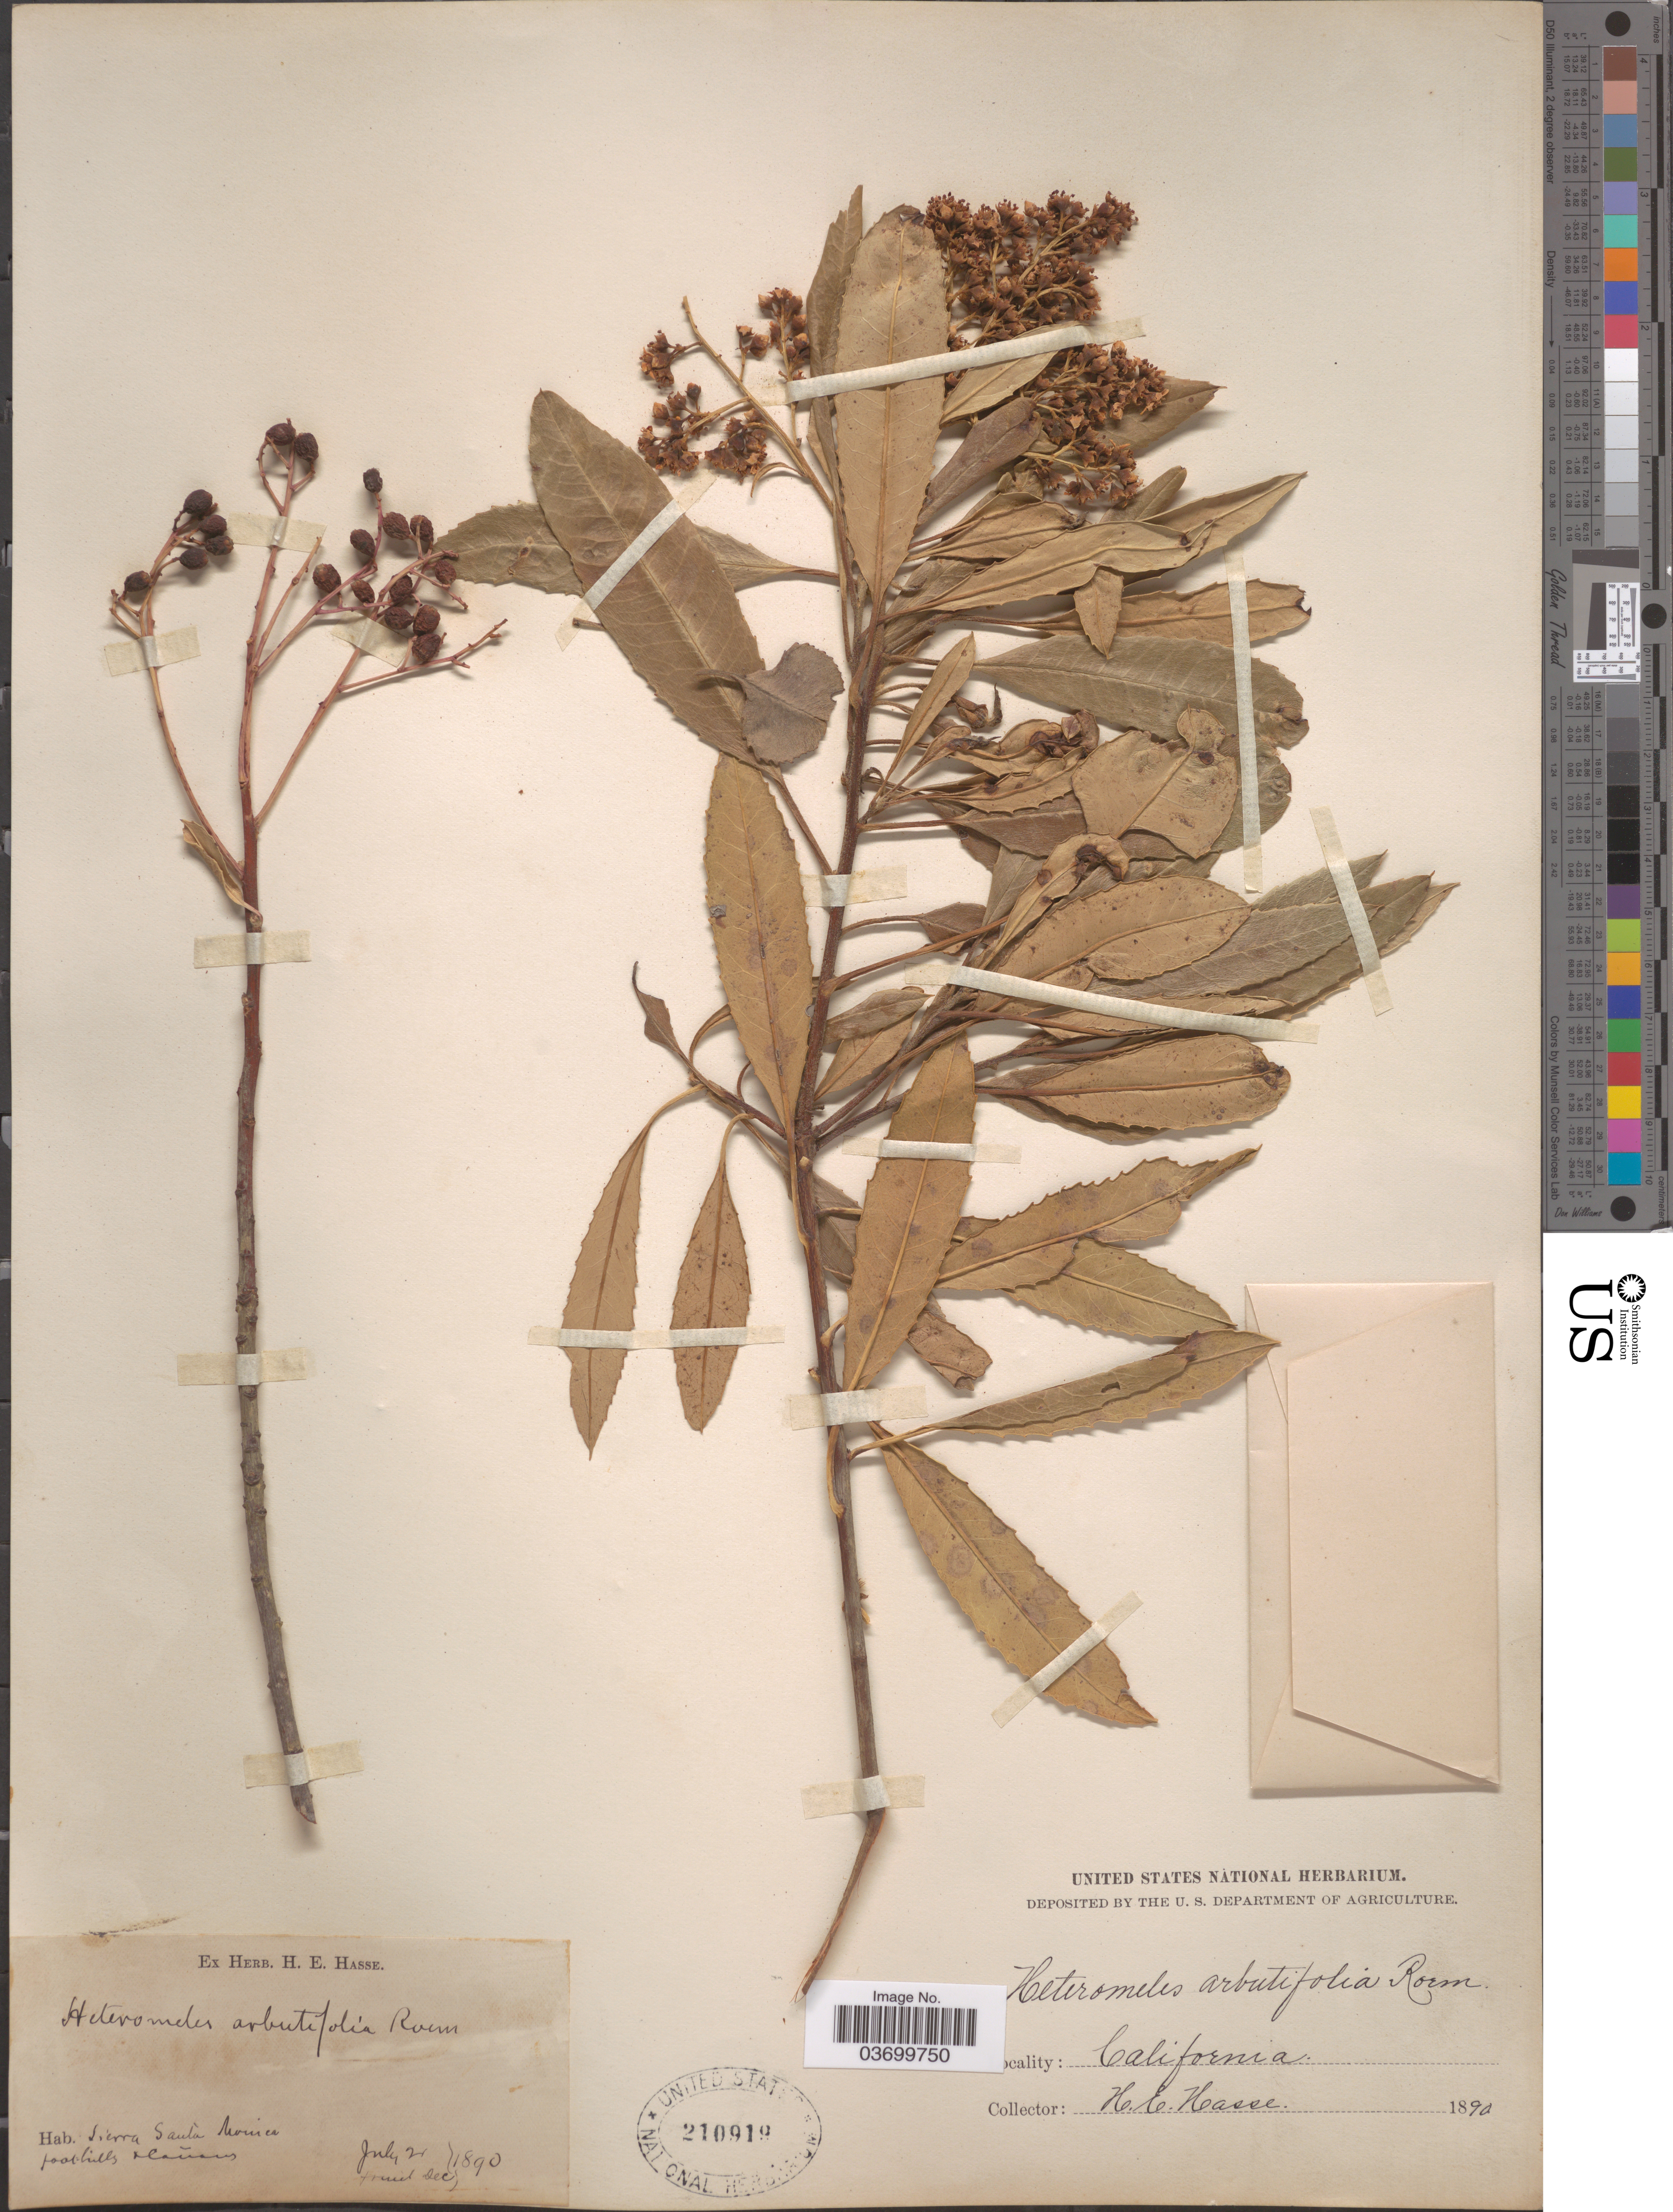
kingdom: Plantae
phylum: Tracheophyta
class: Magnoliopsida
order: Rosales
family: Rosaceae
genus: Heteromeles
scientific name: Heteromeles arbutifolia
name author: (Lindl.) Roemer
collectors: H. E. Hasse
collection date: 1890-07-21/1890-12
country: United States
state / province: California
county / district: Los Angeles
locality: Sierra Santa Monica. Foothills + Canons.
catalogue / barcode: US 210919